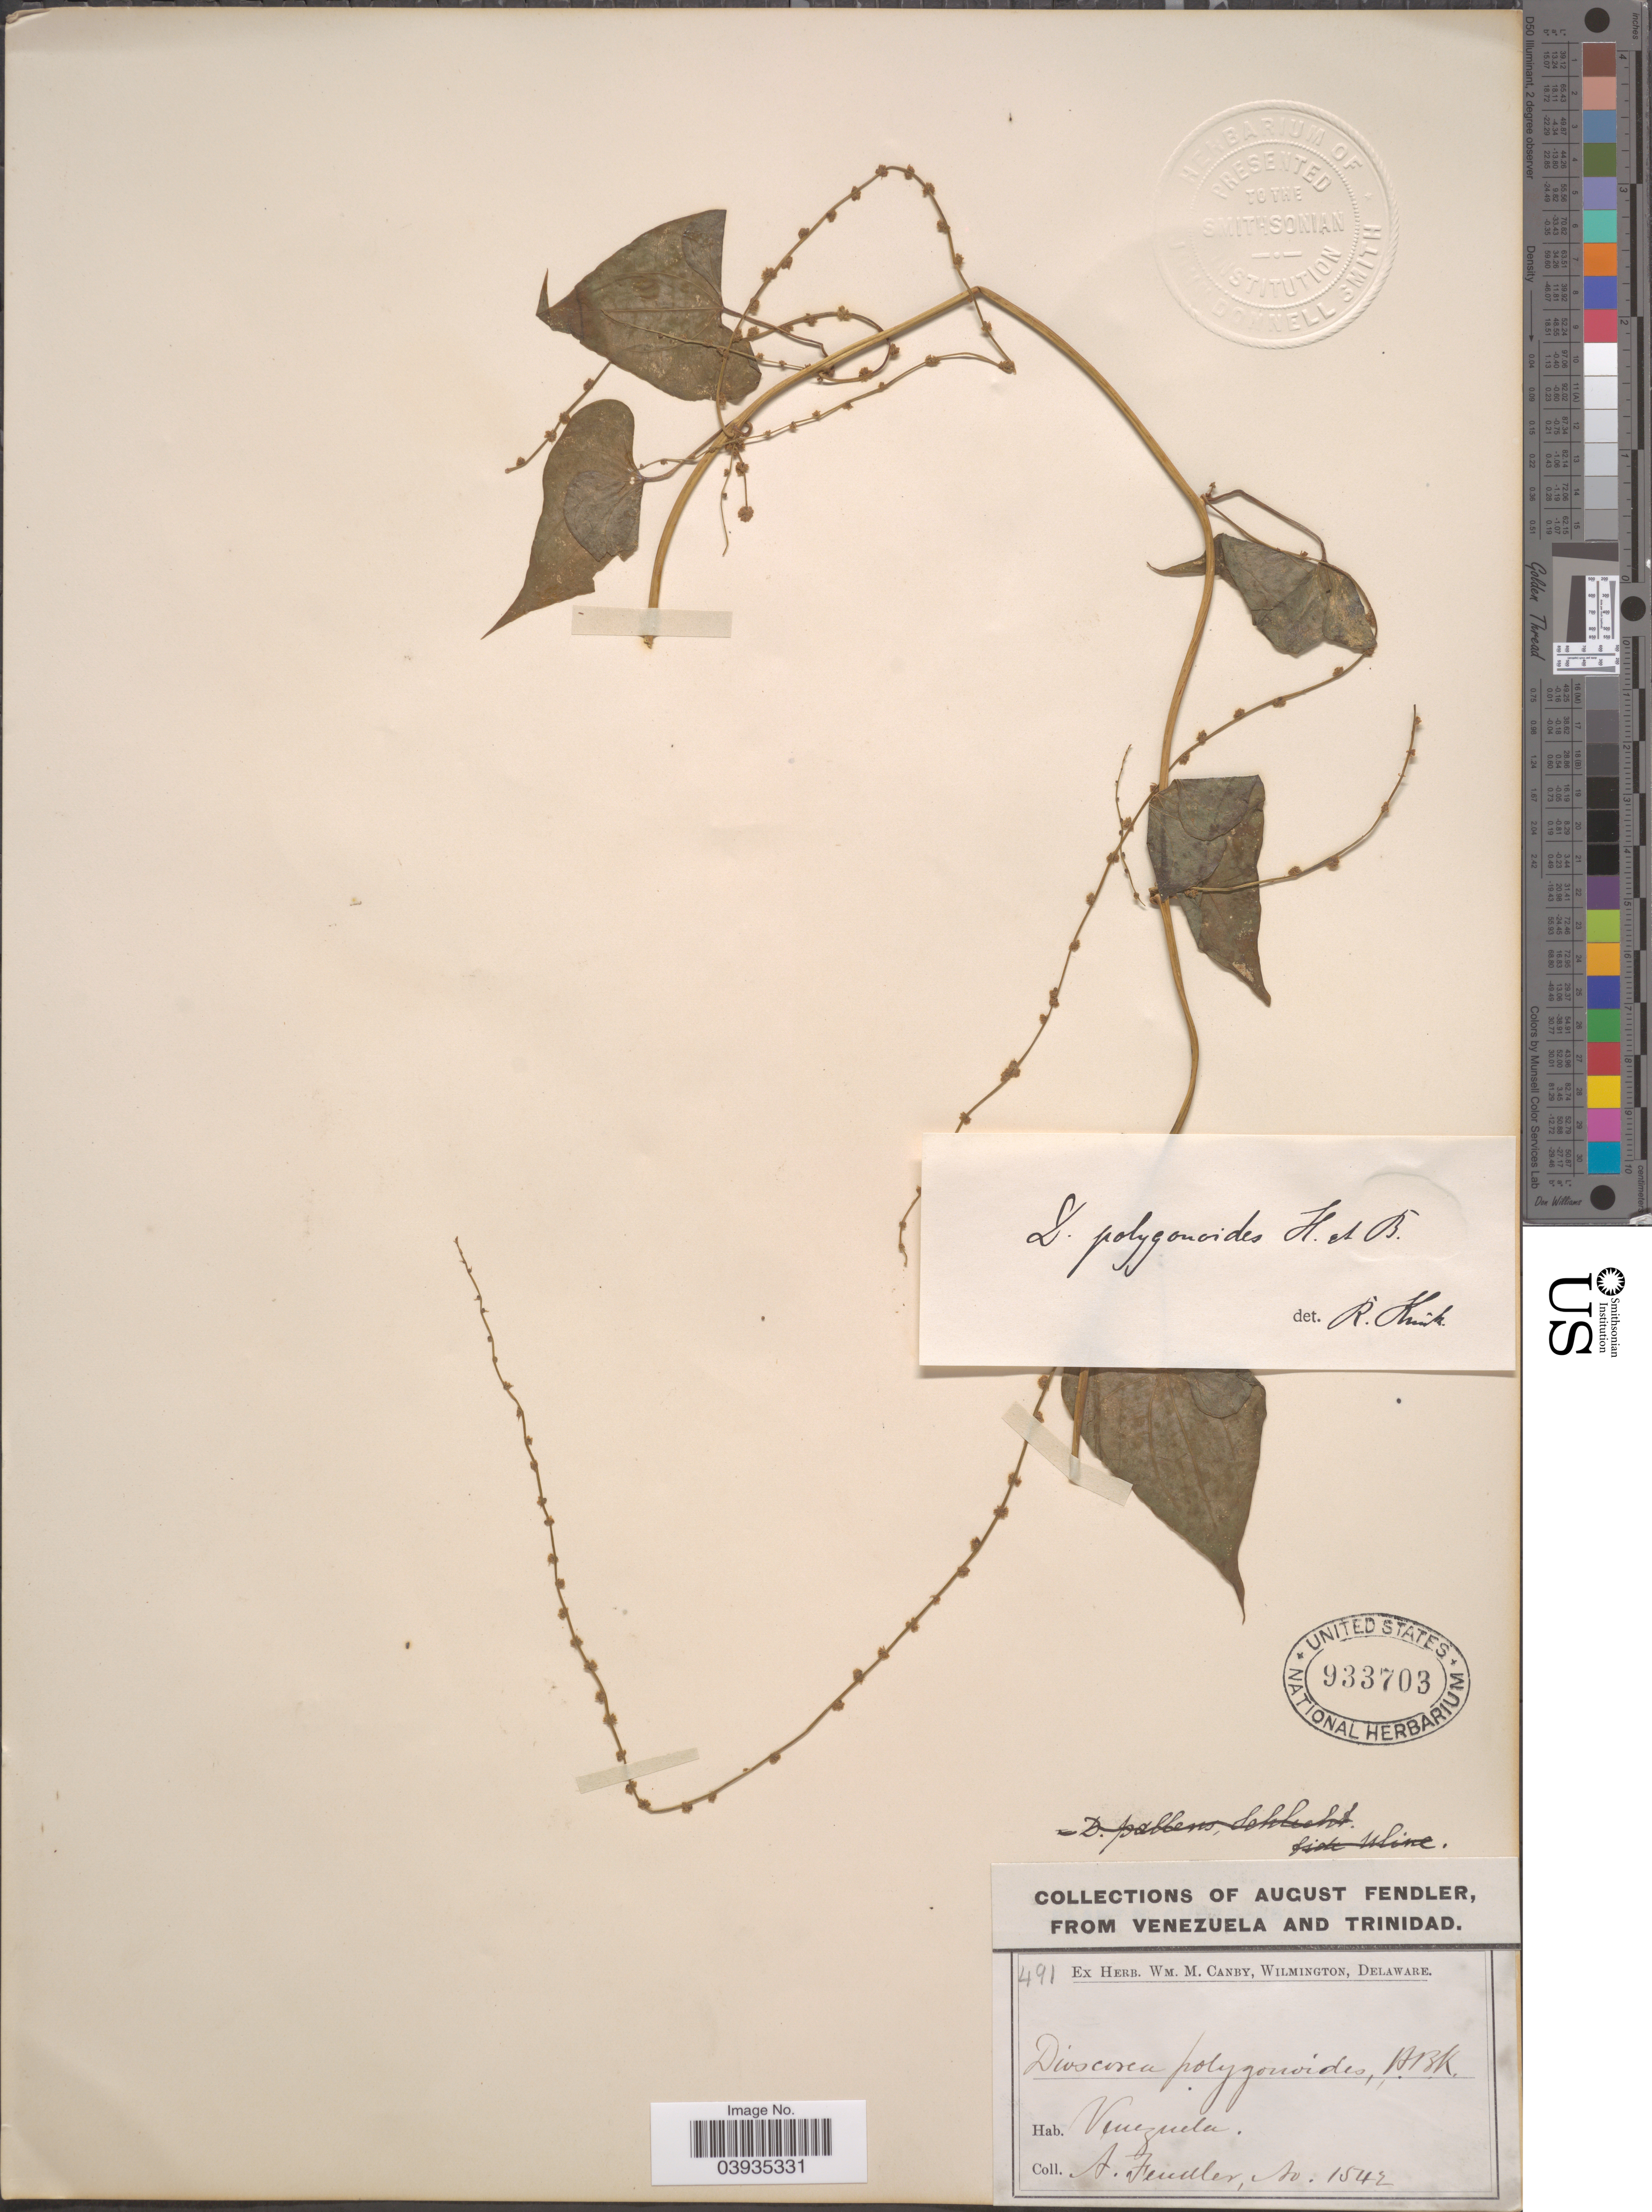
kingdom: Plantae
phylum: Tracheophyta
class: Liliopsida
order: Dioscoreales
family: Dioscoreaceae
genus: Dioscorea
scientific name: Dioscorea polygonoides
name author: Humb. & Bonpl. ex Willd.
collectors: A. Fendler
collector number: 1542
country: Venezuela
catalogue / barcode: US 933703